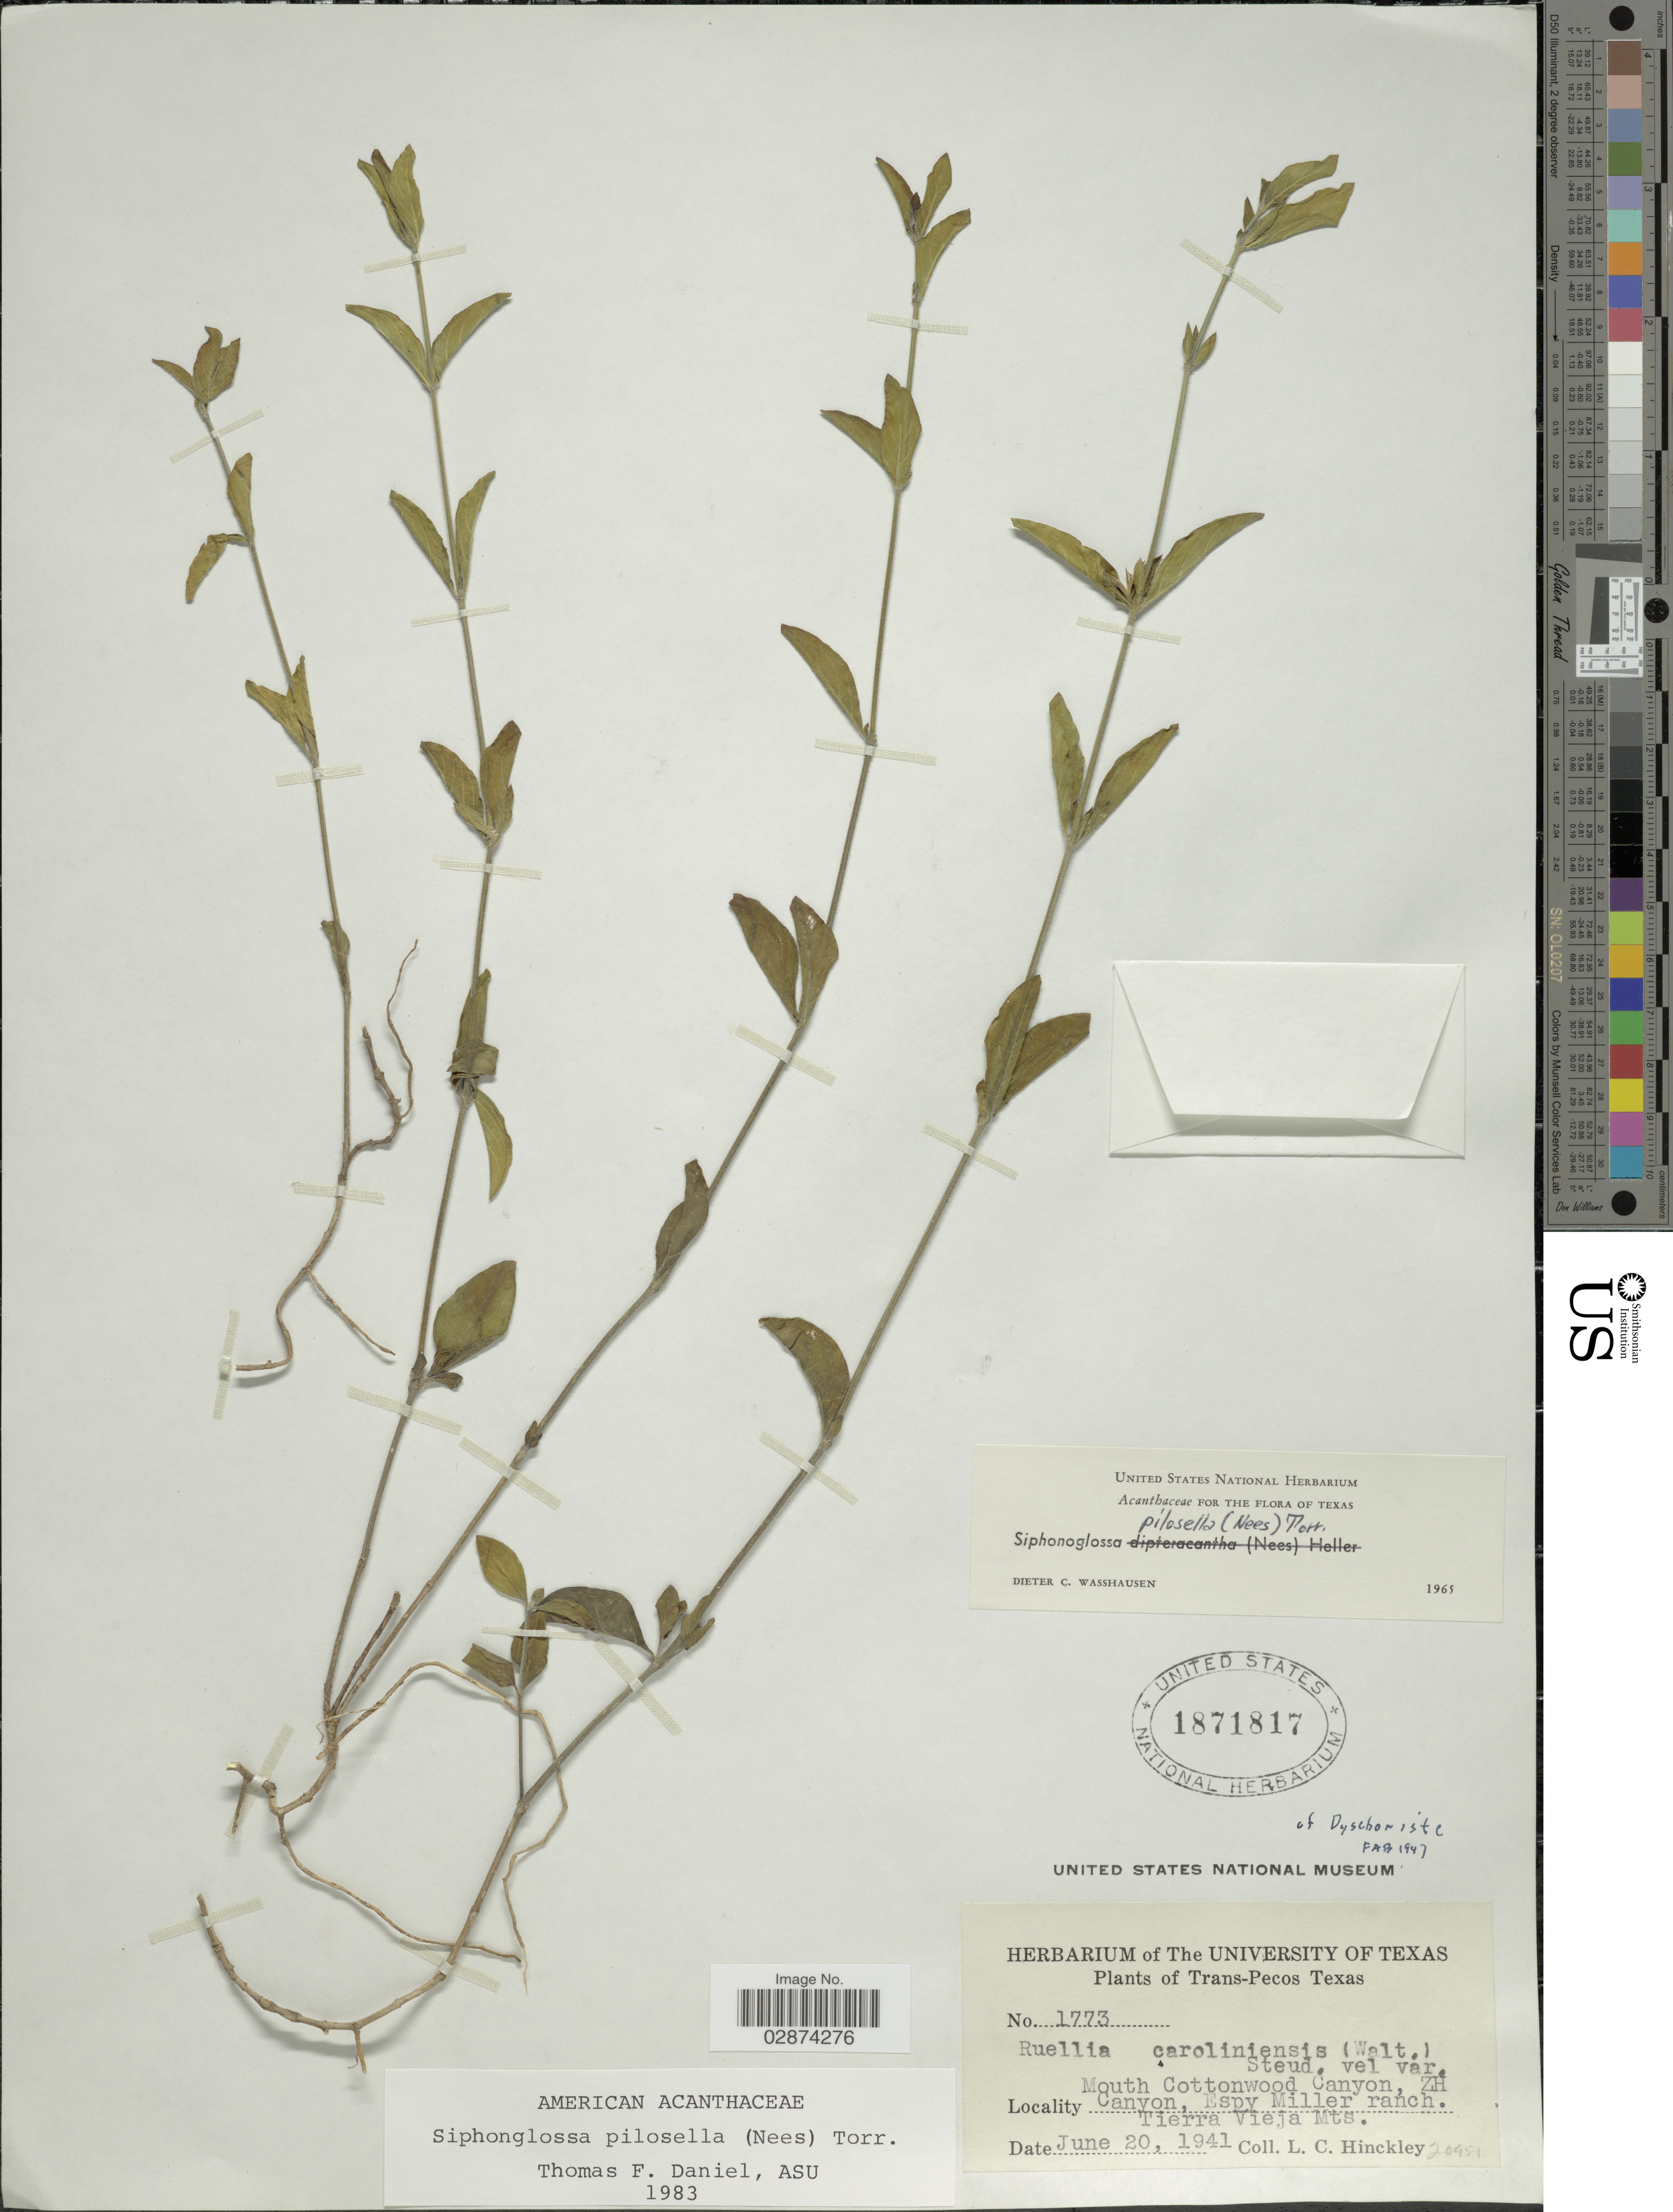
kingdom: Plantae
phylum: Tracheophyta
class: Magnoliopsida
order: Lamiales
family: Acanthaceae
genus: Justicia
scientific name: Justicia pilosella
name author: (Nees) Hilsenb.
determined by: Fisher, Amanda, (LOB), California State University, Long Beach (UNITED STATES)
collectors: L. Hinckley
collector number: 20951*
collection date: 1941-06-20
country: United States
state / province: Texas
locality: Trans-Pecos. Mouth Cottonwood Canyon, ZH Canyon, Espy Miller ranch. Tierra Vieja Mts.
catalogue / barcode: US 1871817